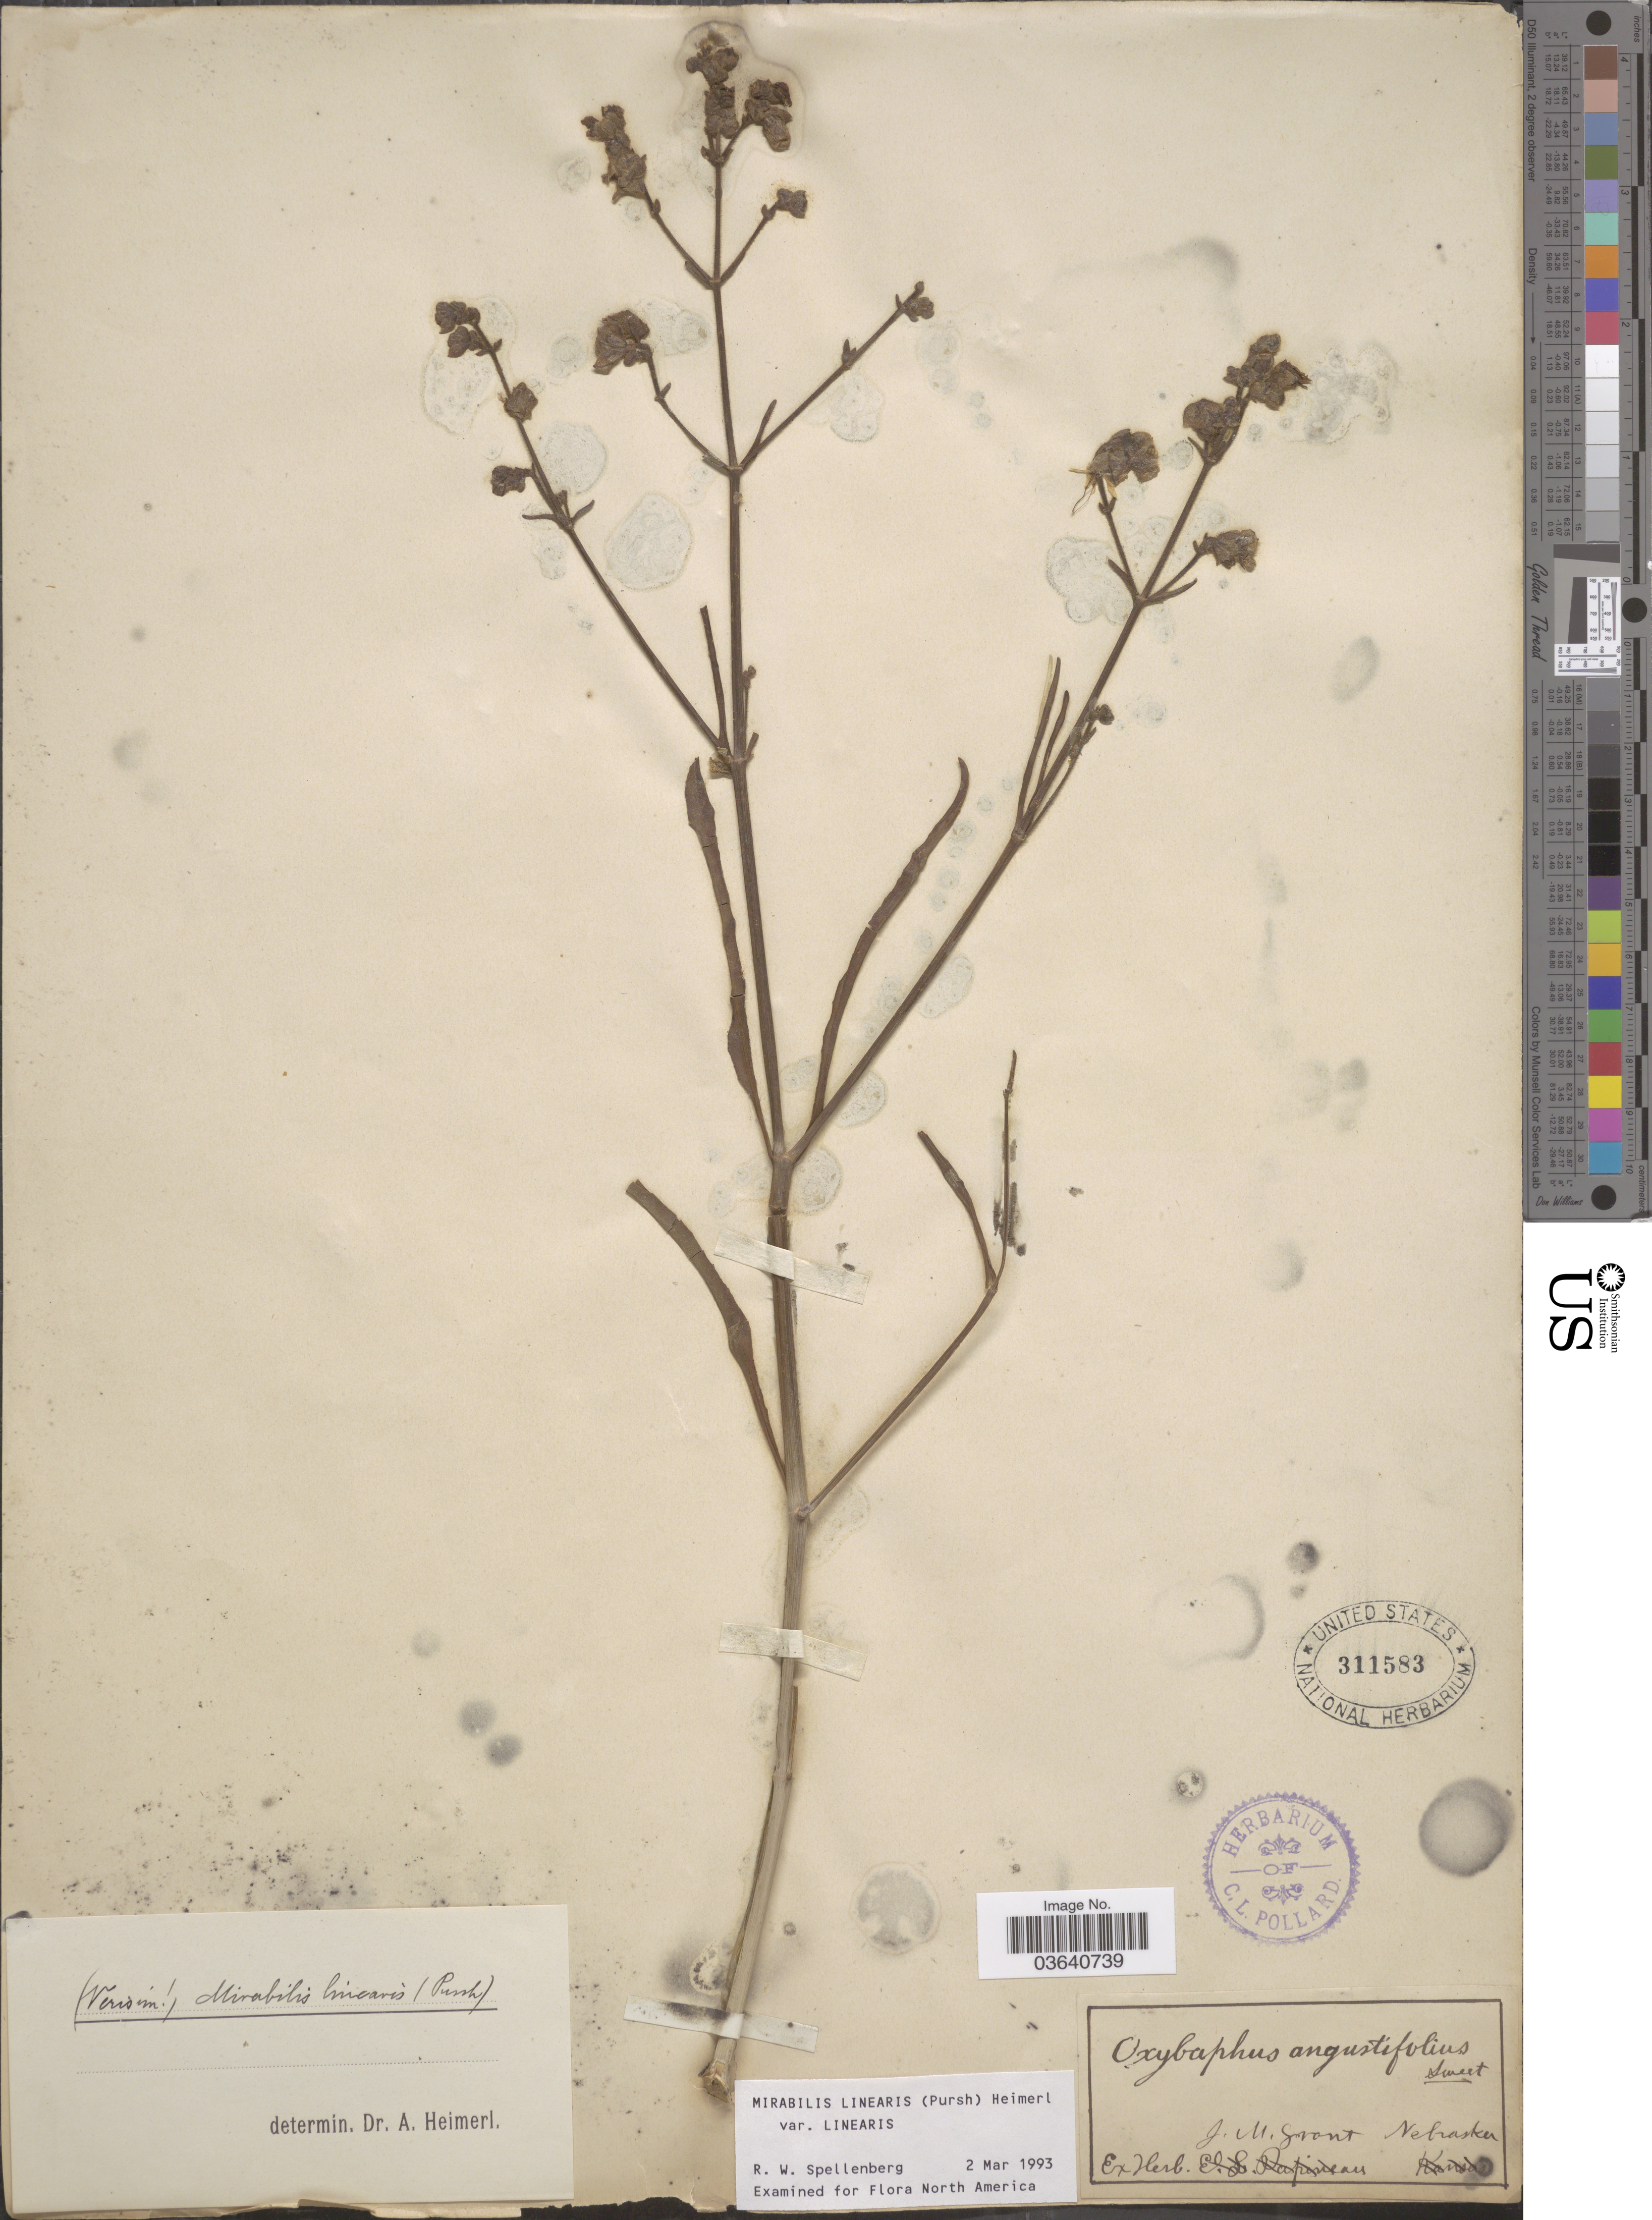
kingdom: Plantae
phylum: Tracheophyta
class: Magnoliopsida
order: Caryophyllales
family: Nyctaginaceae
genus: Mirabilis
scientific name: Mirabilis linearis var. linearis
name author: (Pursh) Heimerl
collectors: ex Herb. J.M. Grant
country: United States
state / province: Nebraska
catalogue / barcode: US 311583